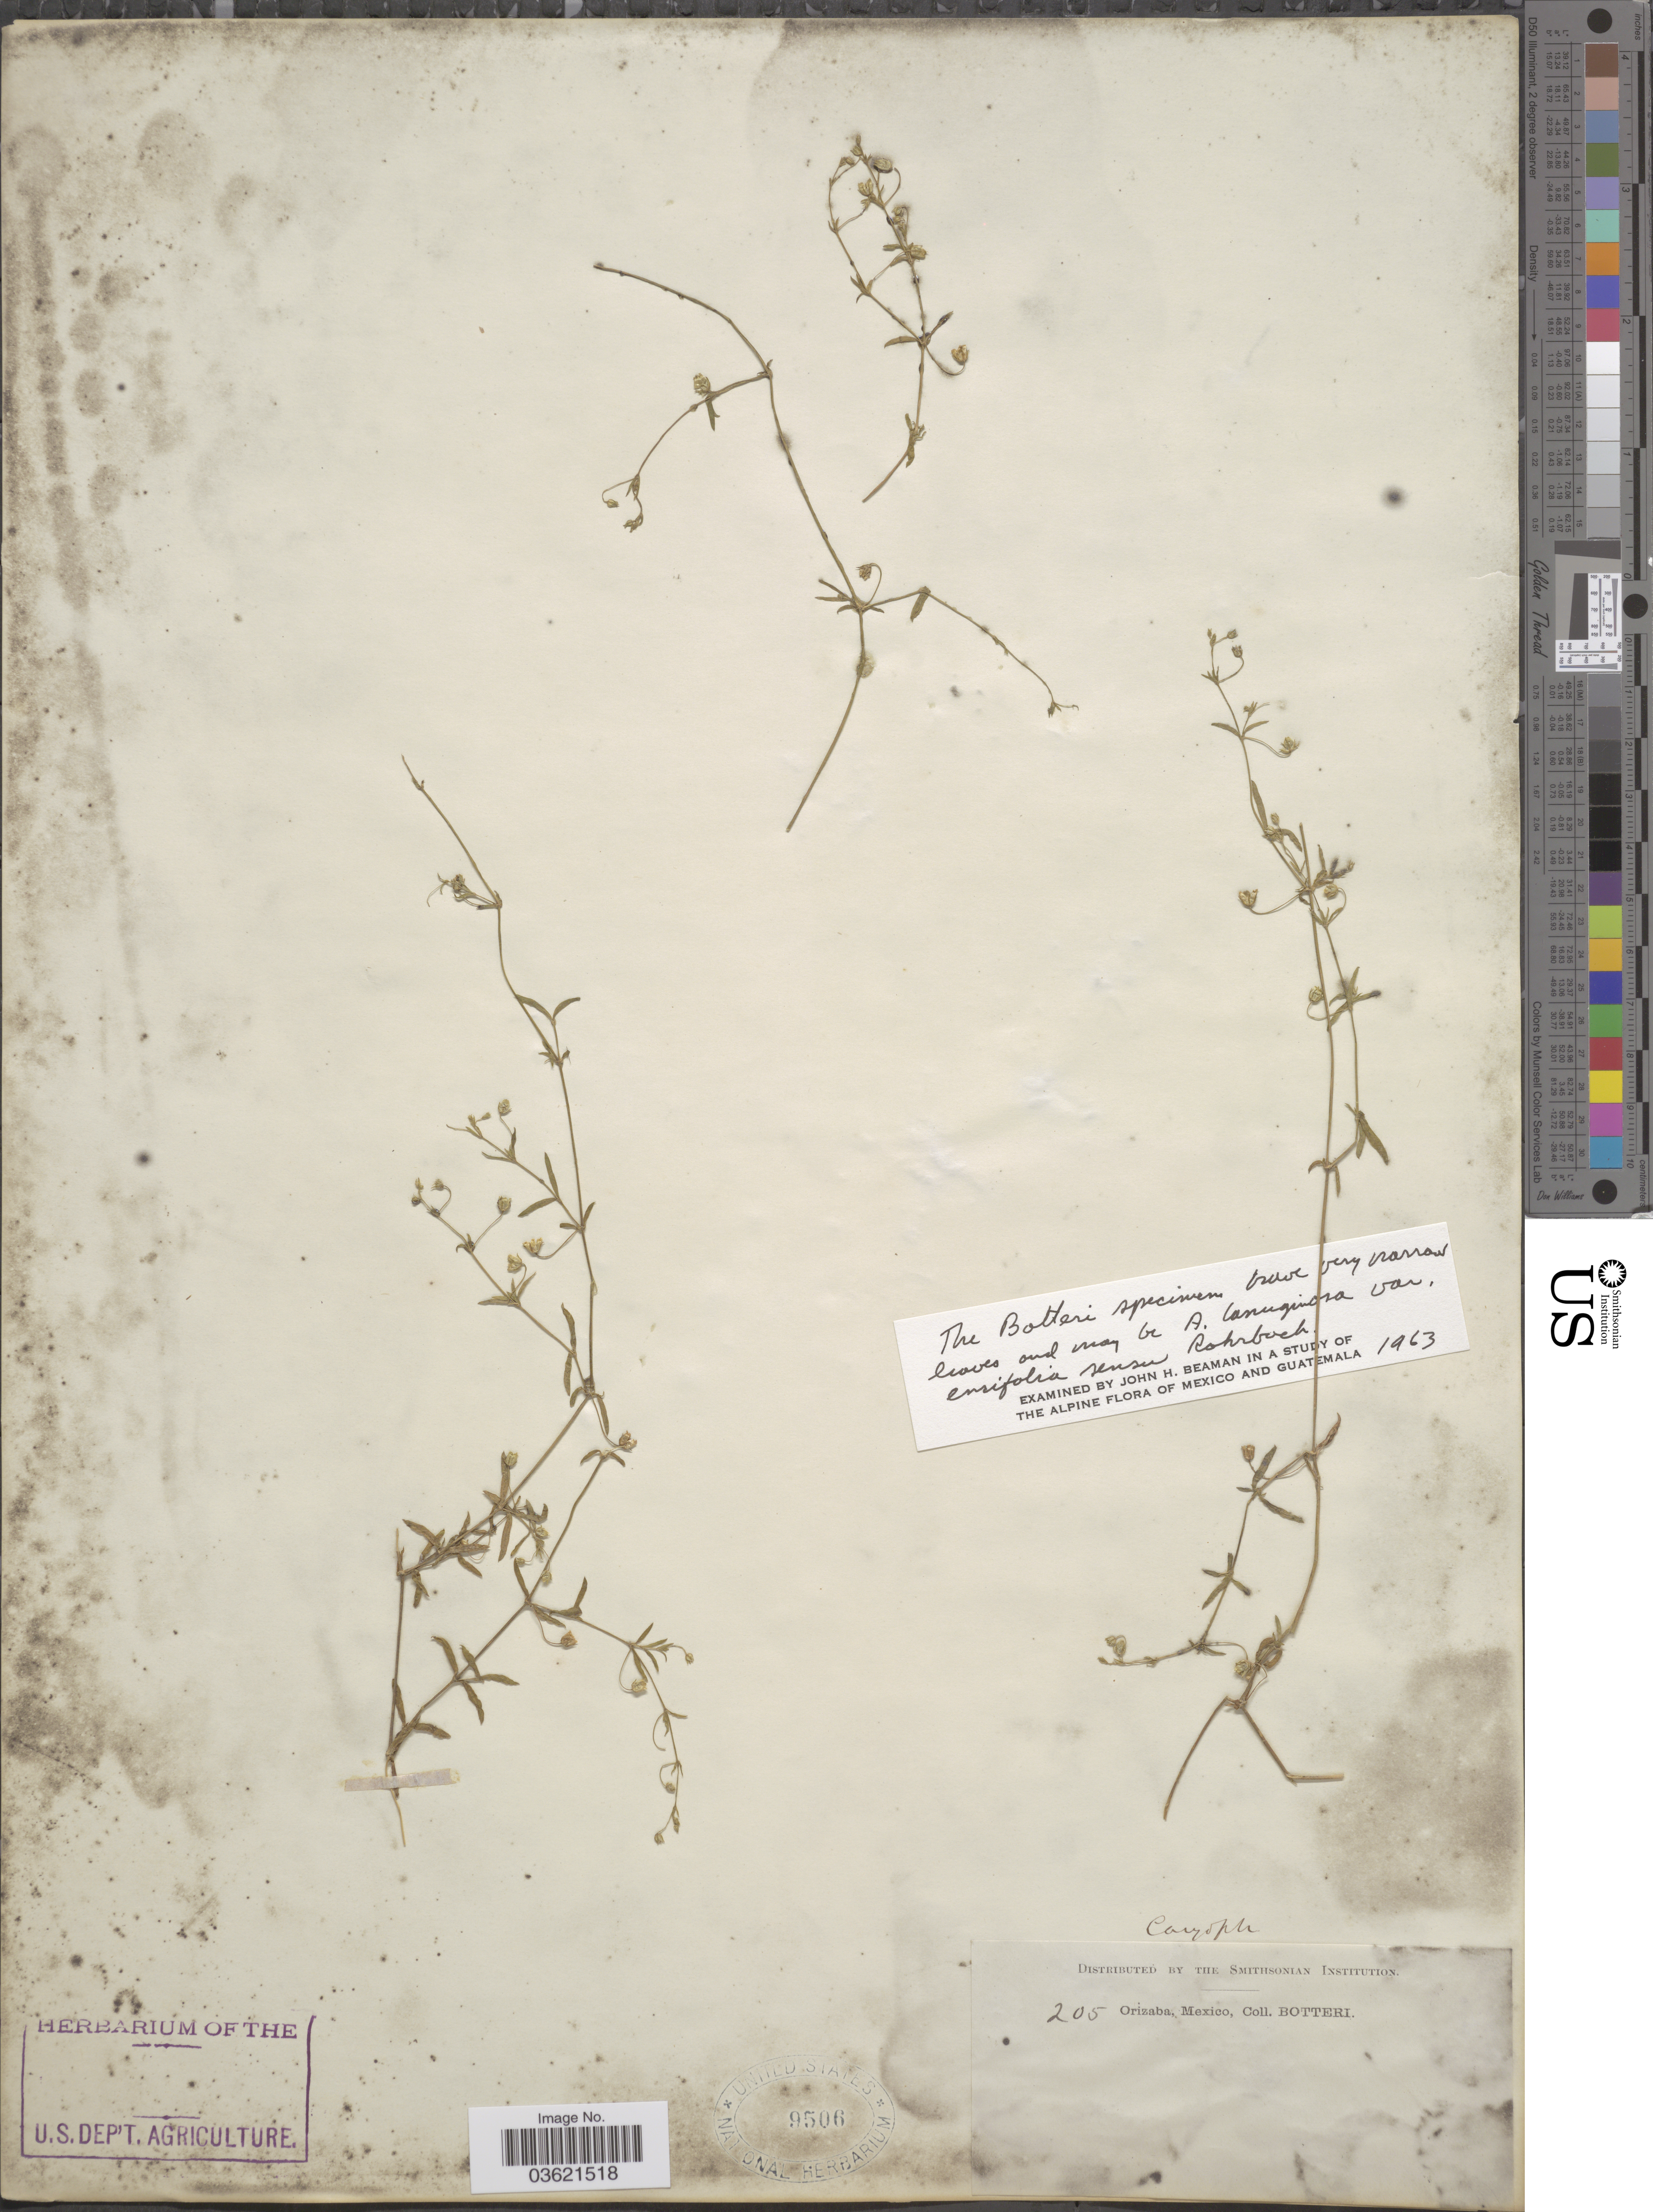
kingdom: Plantae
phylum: Tracheophyta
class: Magnoliopsida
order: Caryophyllales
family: Caryophyllaceae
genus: Arenaria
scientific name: Arenaria lanuginosa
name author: (Michx.) Rohrb.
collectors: -. Botteri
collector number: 205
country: Mexico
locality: Orizaba.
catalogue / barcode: US 9506